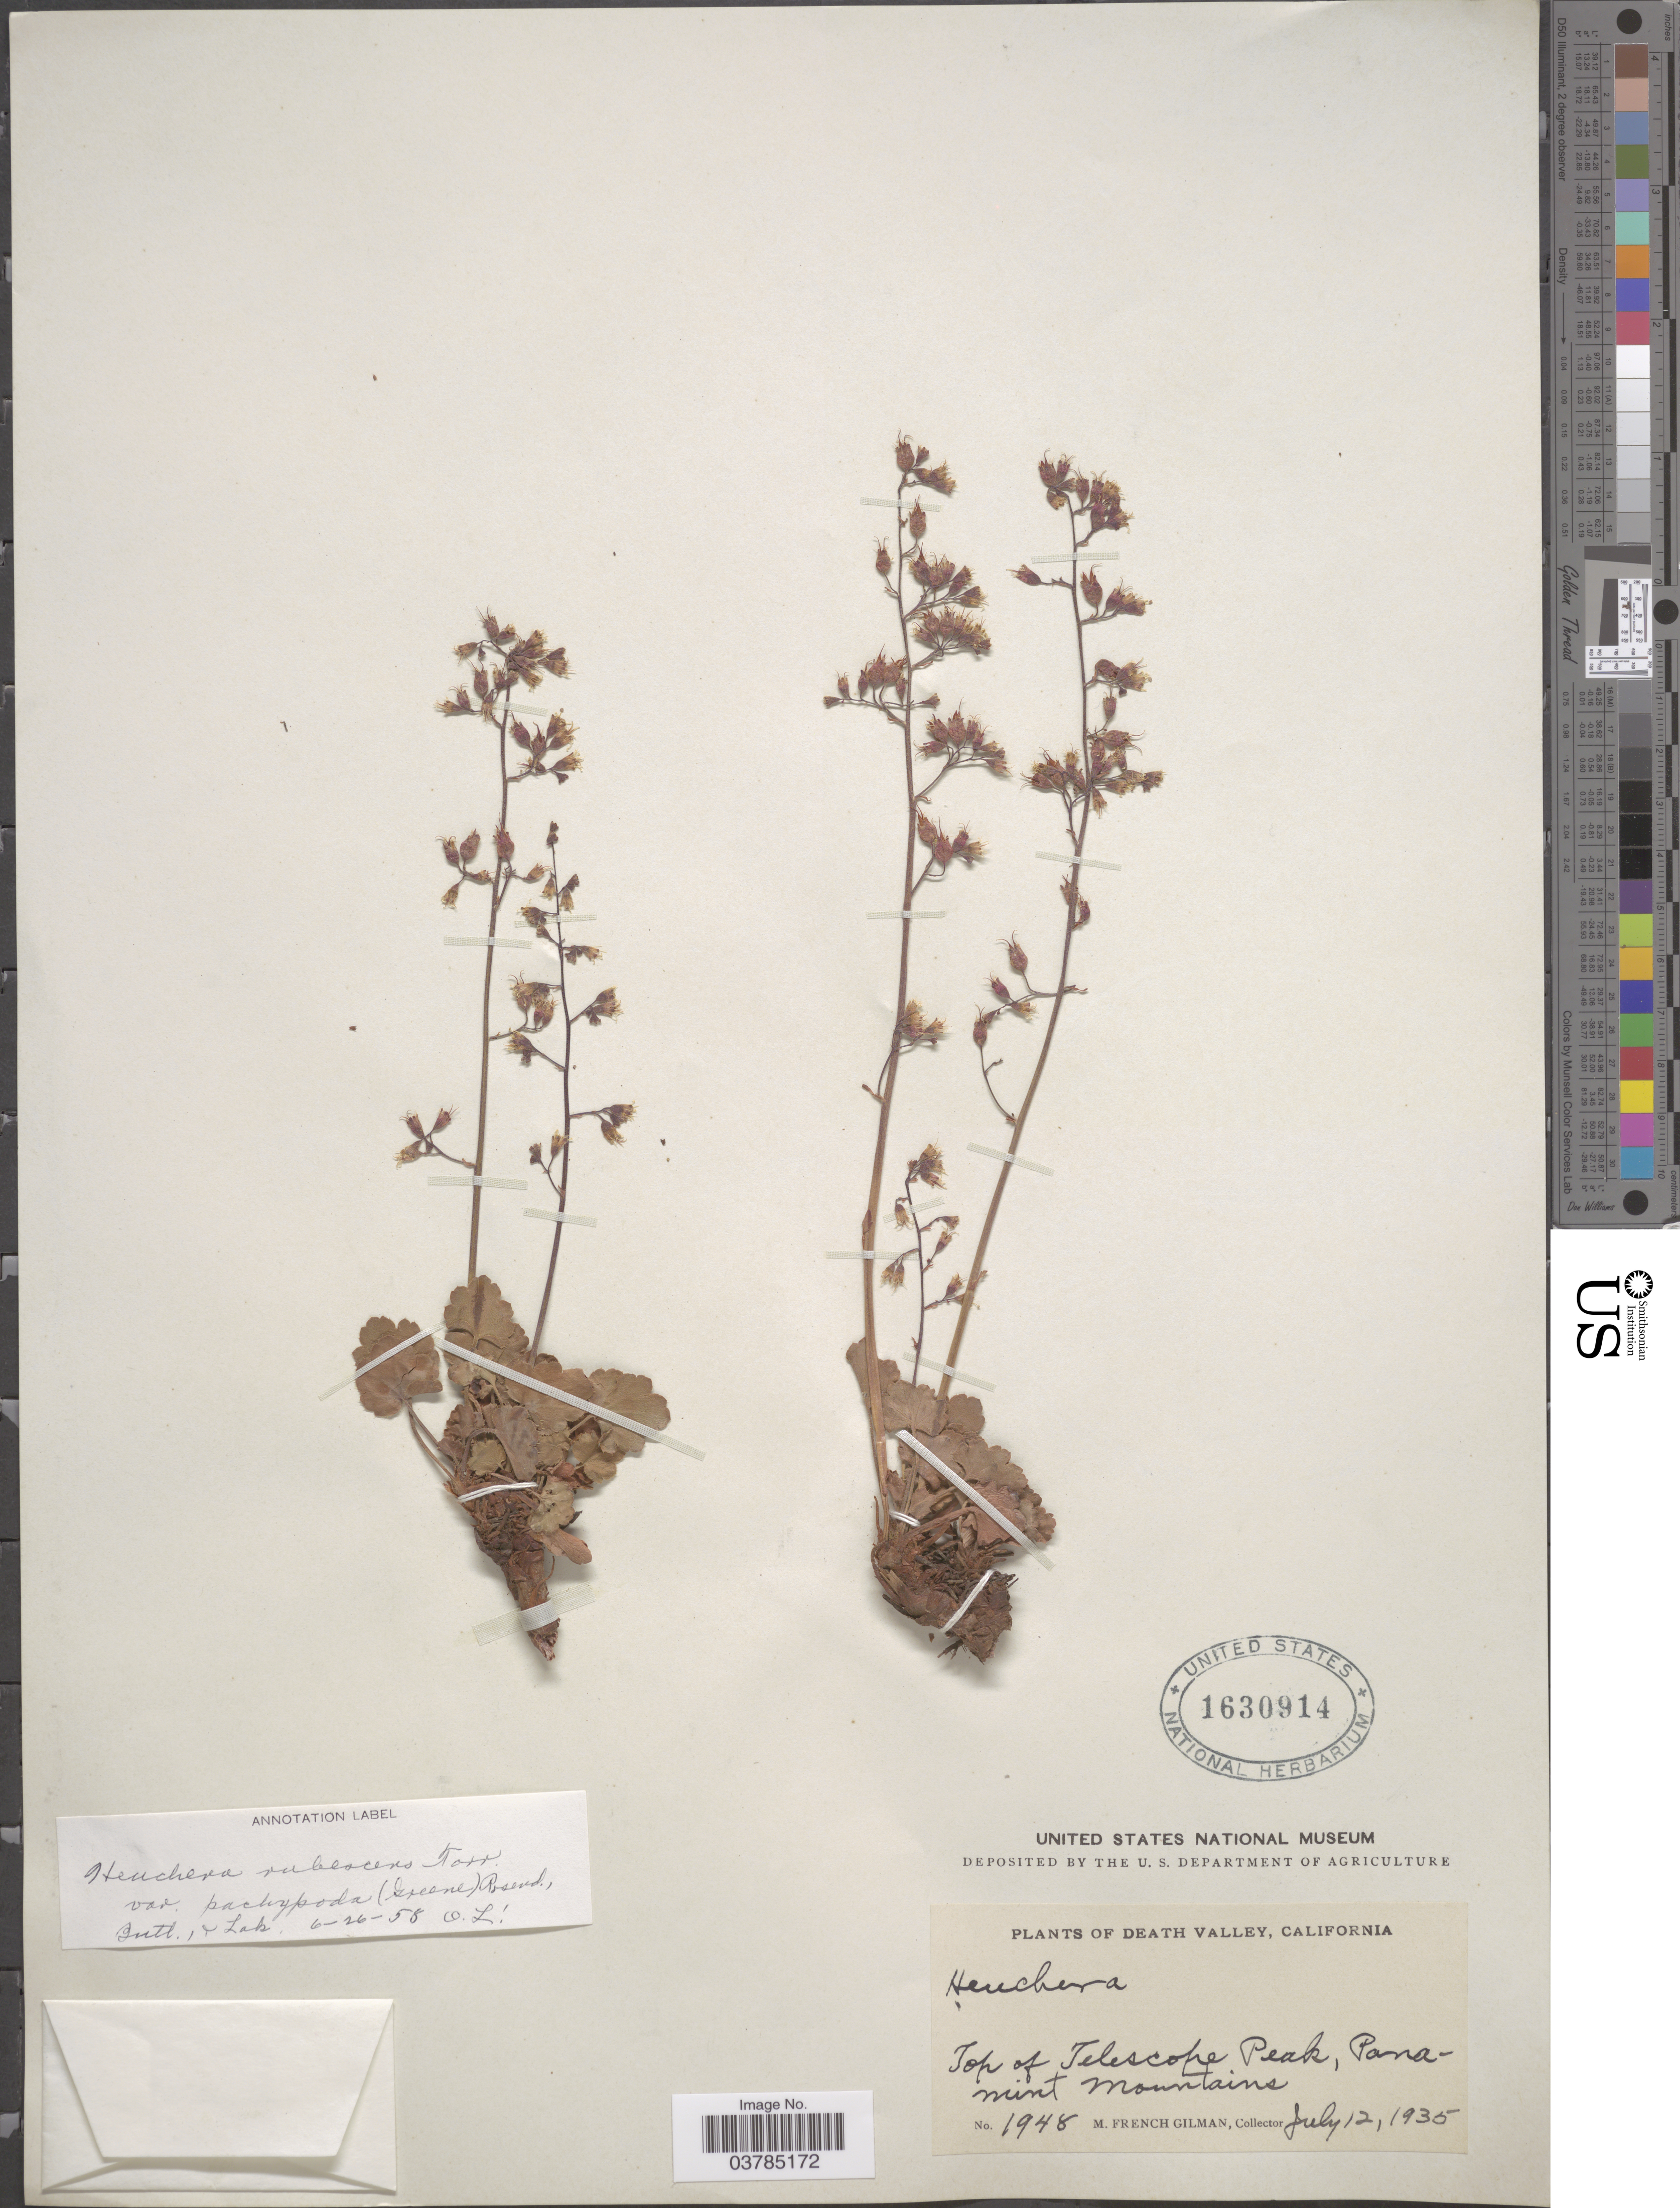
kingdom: Plantae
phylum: Tracheophyta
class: Magnoliopsida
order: Saxifragales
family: Saxifragaceae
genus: Heuchera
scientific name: Heuchera rubescens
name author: Torr.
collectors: M. F. Gilman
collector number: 1948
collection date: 1935-07-12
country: United States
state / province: California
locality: Death Valley. Top of Telescope Peak, Panamint Mountains.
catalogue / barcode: US 1630914